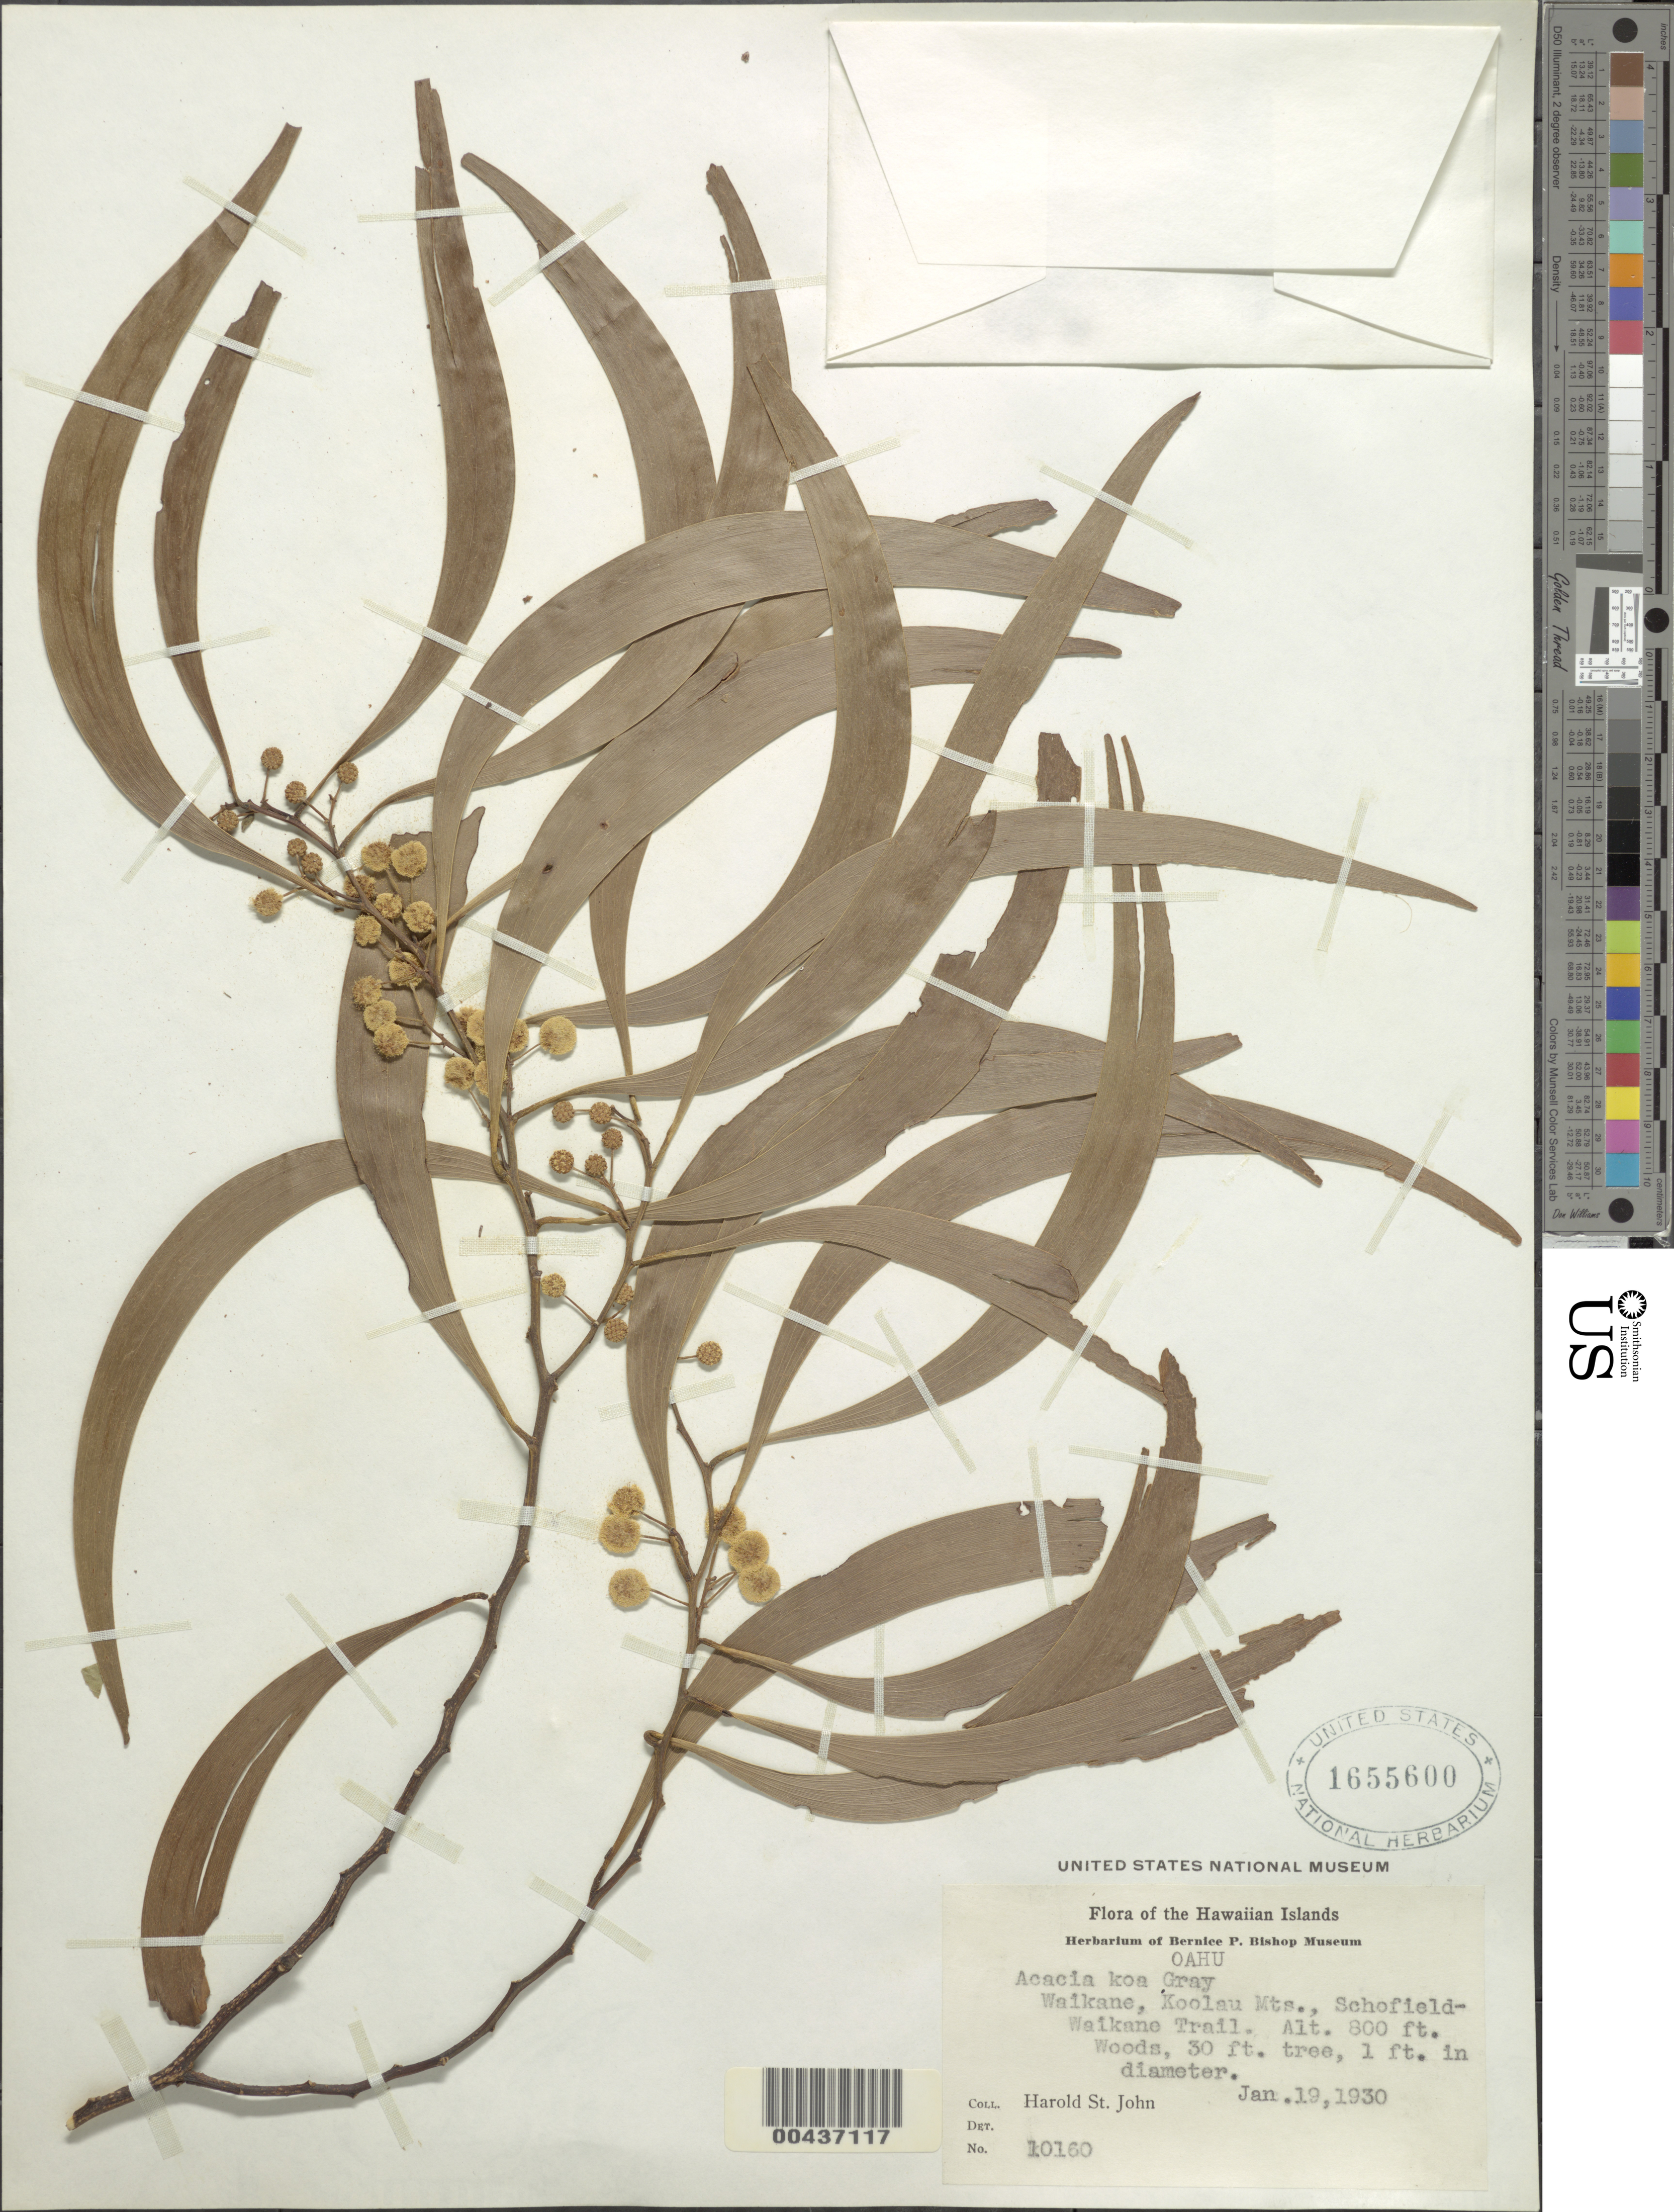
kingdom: Plantae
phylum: Tracheophyta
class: Magnoliopsida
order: Fabales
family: Fabaceae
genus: Acacia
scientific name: Acacia koa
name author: A. Gray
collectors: H. St. John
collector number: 10160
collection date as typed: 19 Jan 1930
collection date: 1930-01-19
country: United States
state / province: Hawaii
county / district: Honolulu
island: Oahu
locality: Waikane, Koolau Mountains, Schofield-Waikane Trail, Oahu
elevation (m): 244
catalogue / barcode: US 1655600